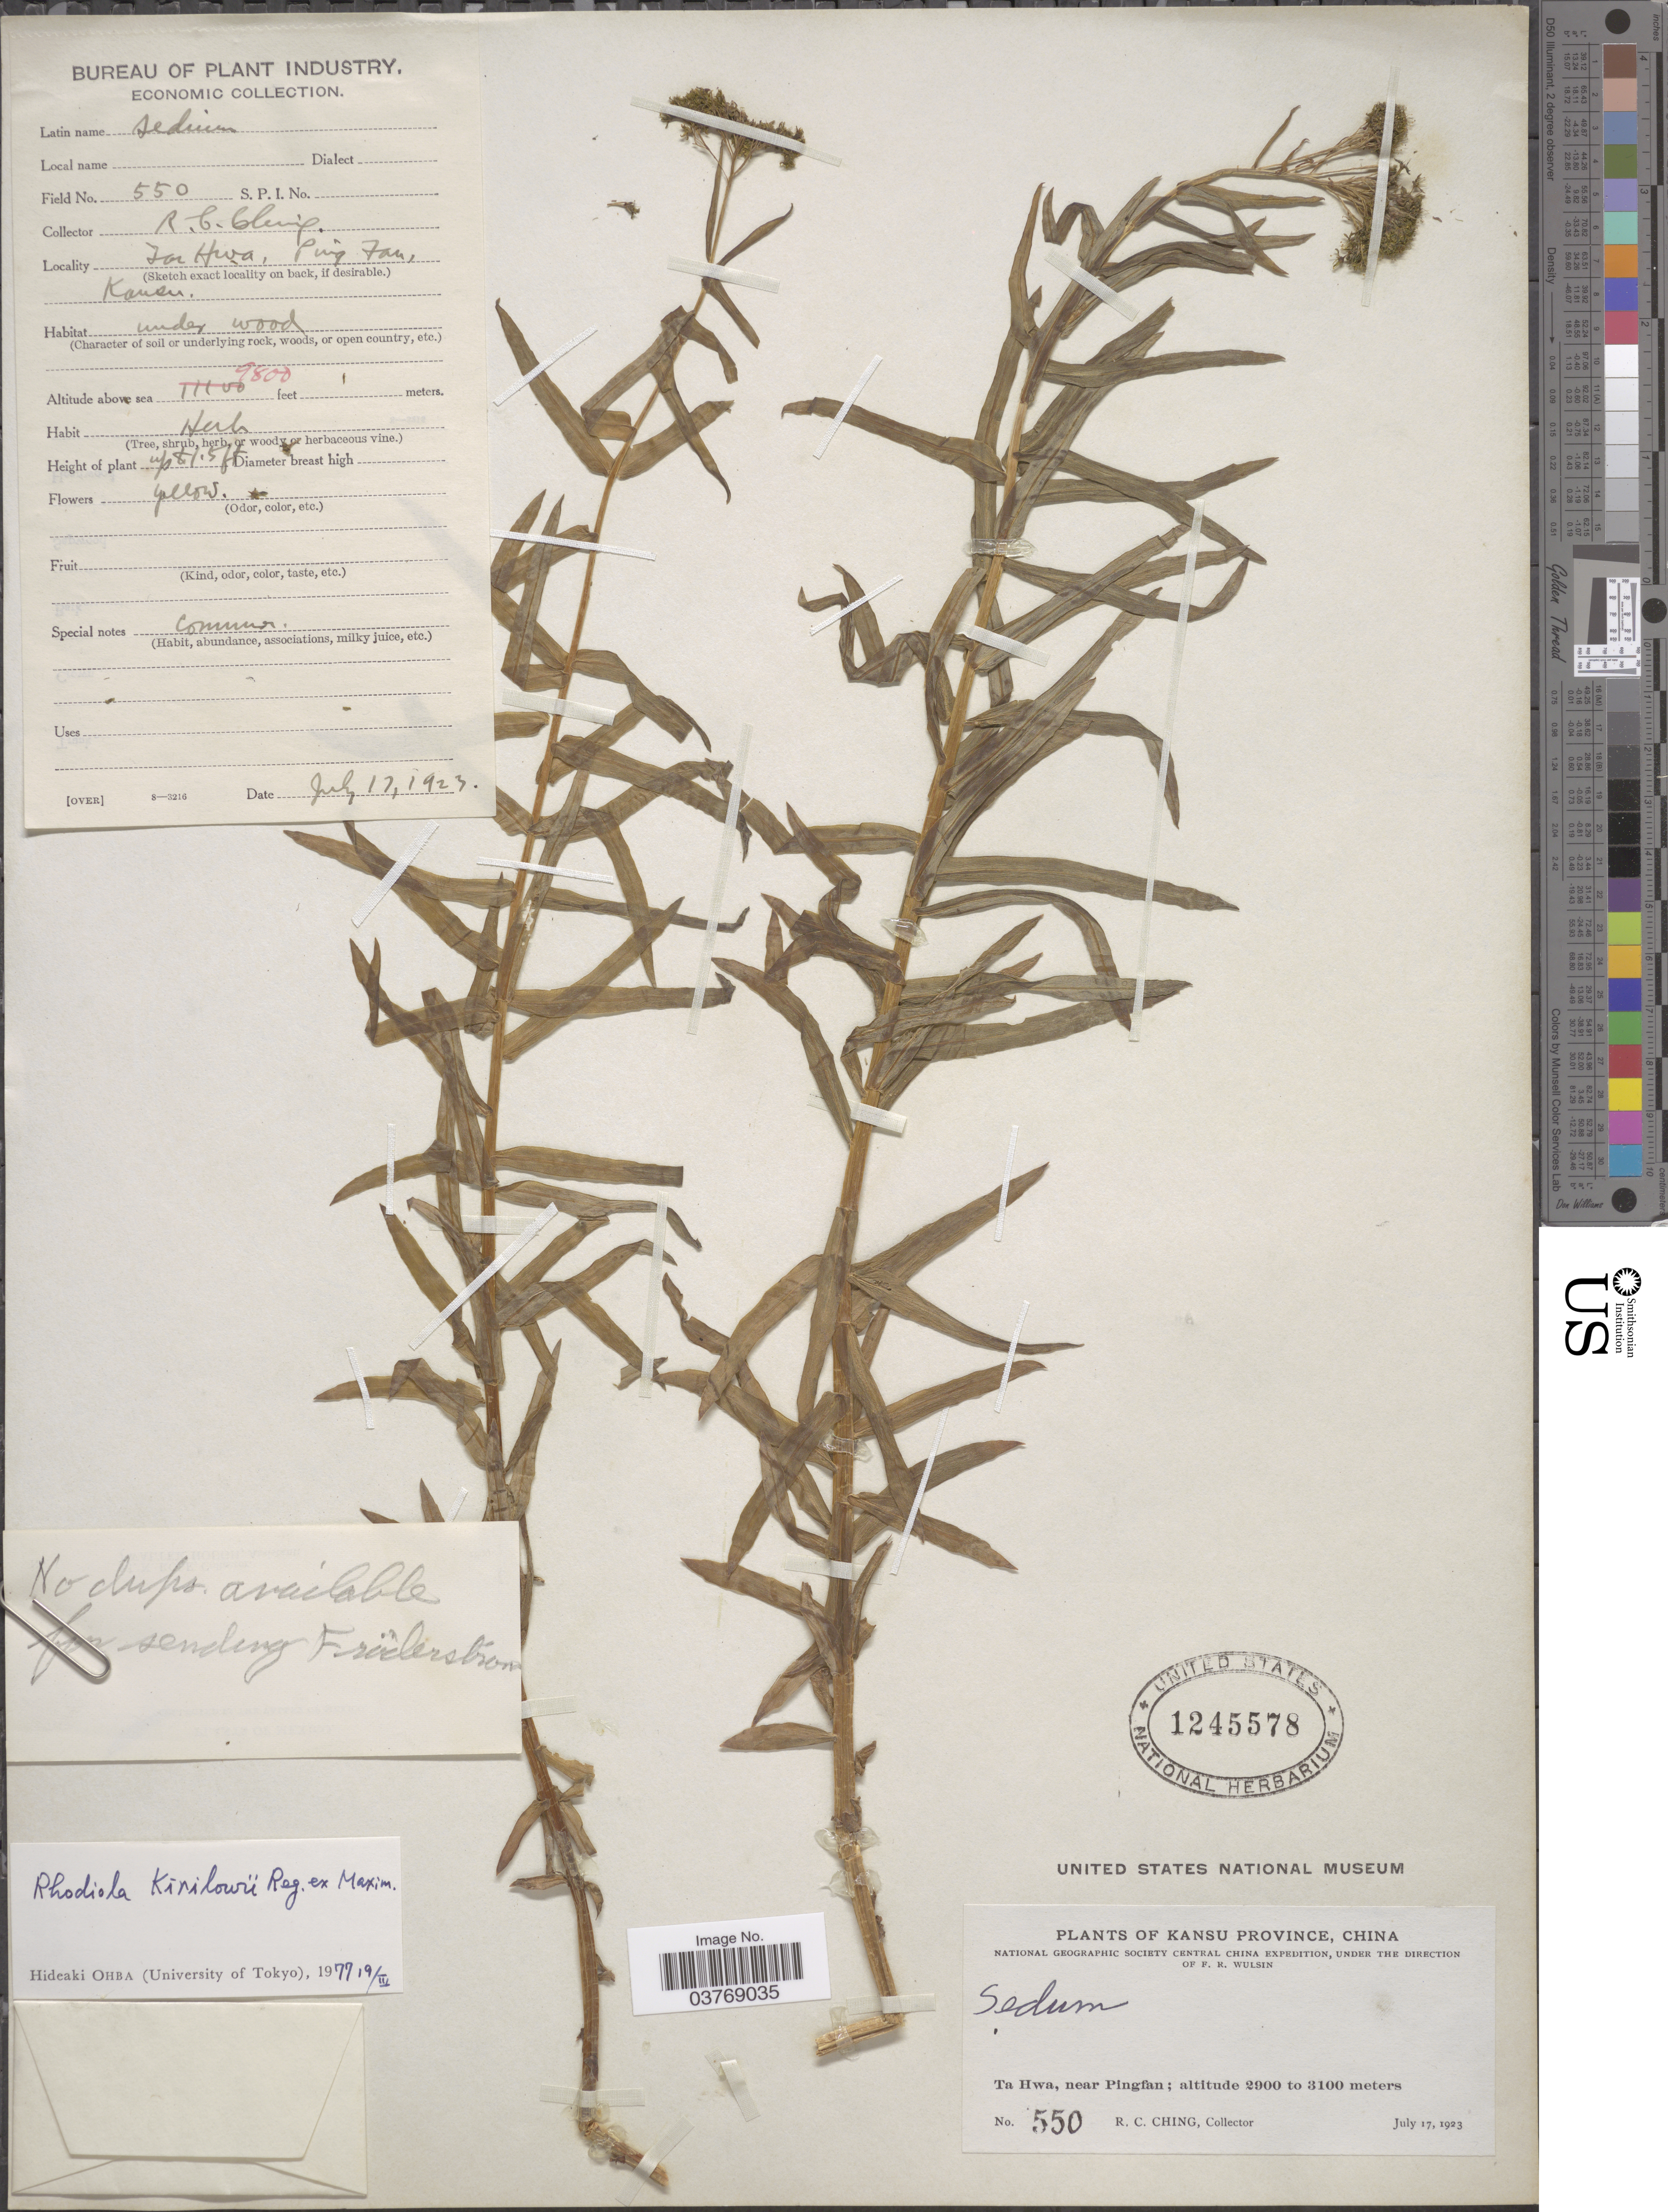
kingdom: Plantae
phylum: Tracheophyta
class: Magnoliopsida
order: Saxifragales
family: Crassulaceae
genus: Rhodiola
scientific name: Rhodiola kirilowii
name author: (Regel) Maxim.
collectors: R. C. Ching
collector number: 550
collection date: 1923-07-17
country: China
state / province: Gansu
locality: Kansu Province. Ta Hwa, near Pingfan.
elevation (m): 2987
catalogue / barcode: US 1245578